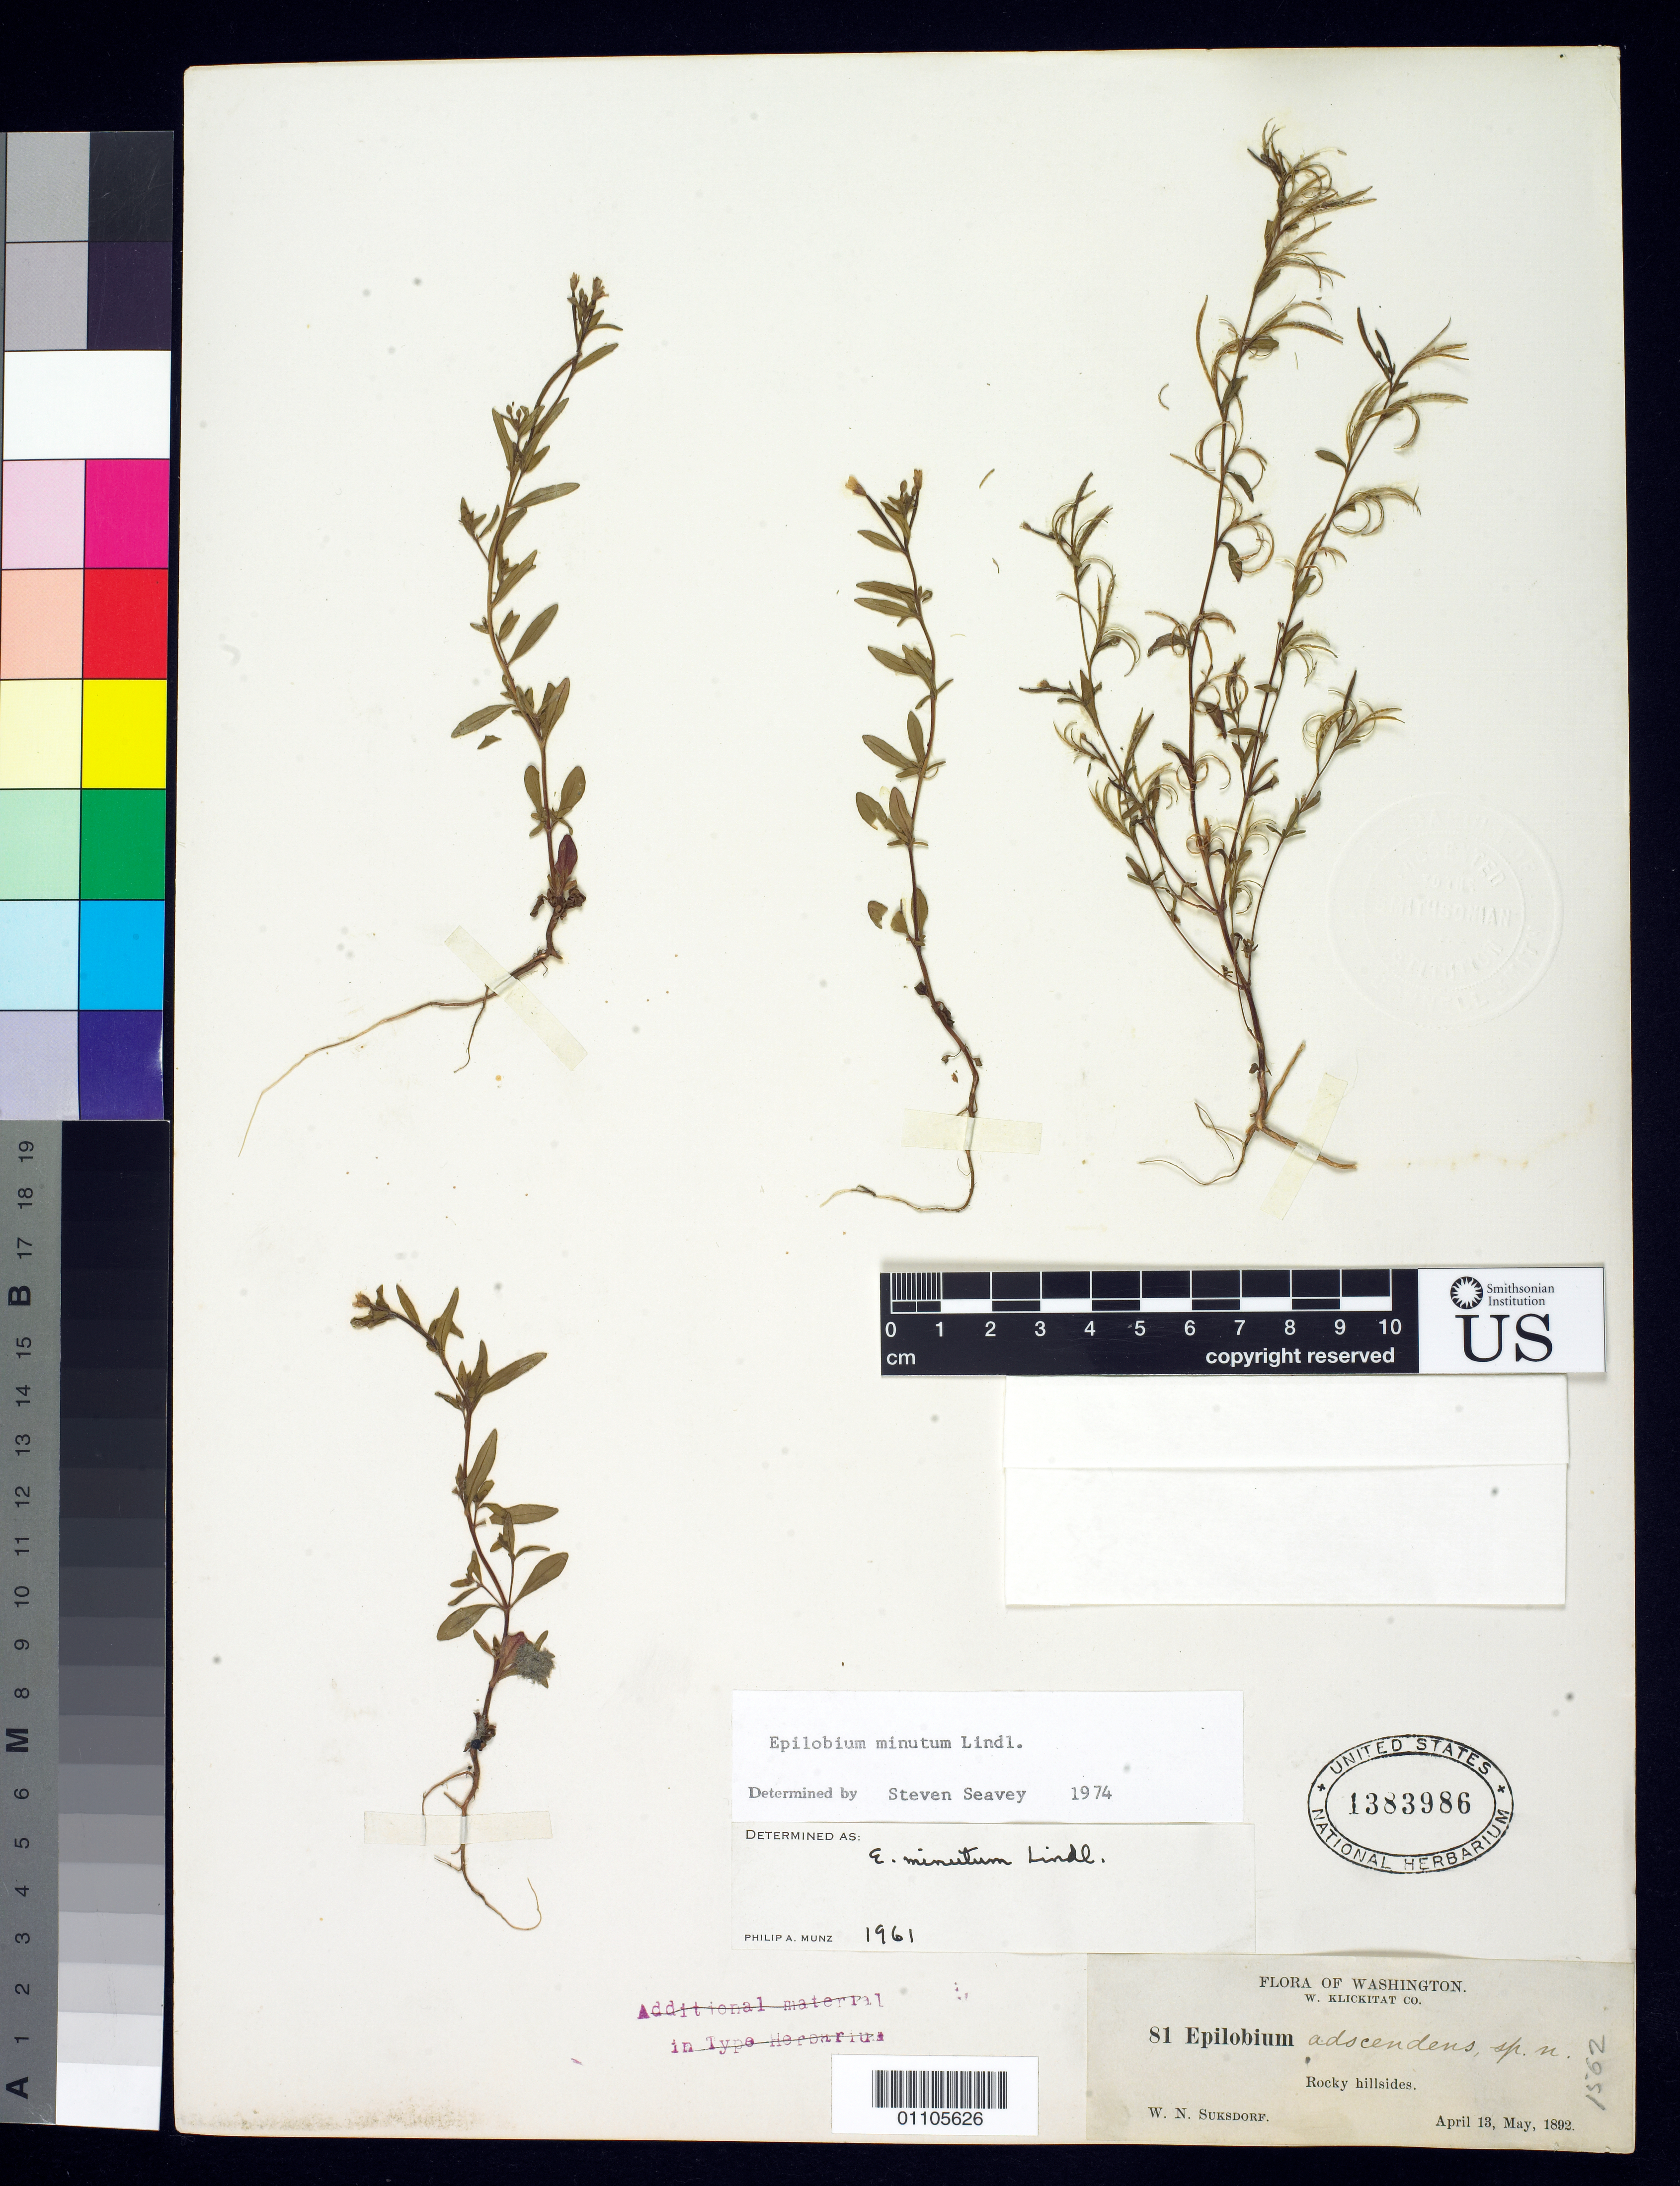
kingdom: Plantae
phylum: Tracheophyta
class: Magnoliopsida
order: Myrtales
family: Onagraceae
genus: Epilobium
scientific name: Epilobium adscendens Suksd., nom. inval.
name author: Suksd.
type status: Voucher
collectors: W. N. Suksdorf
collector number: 81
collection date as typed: "April 13, May, 1892"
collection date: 1892-04-13,1892-05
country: United States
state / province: Washington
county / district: Klickitat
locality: W. Klickitat Co.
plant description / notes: Annotated as "Epilobium adscendens, sp. nov." Protologue, "[Suksdorf] 81. Epilobium adscendens sp. nov. (1893) = E. minutum Lindl." Name not validly published. From introduction (in previous volume), "Im Frühjahr 1893 verbreitete ich eine Anzahl gleicher Pflanzensammlungen, welche unter anderen auch solche Pflanzenformen umfassten, die ich für unbeschriebene Arten hielt, weshalb ich sie mit neuen Namen versah…. Der erste Name ist immer derjenige, unter welchem die Pflanze abgegeben wurde; darauf folgt sogleich die Jahreszahl der Abgabe, entweder 1893 oder 1895." Suksdorf is indicating here that the name was distributed with specimens in 1893, but that he now considered the specimen to represent E. minutum.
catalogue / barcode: US 1383986